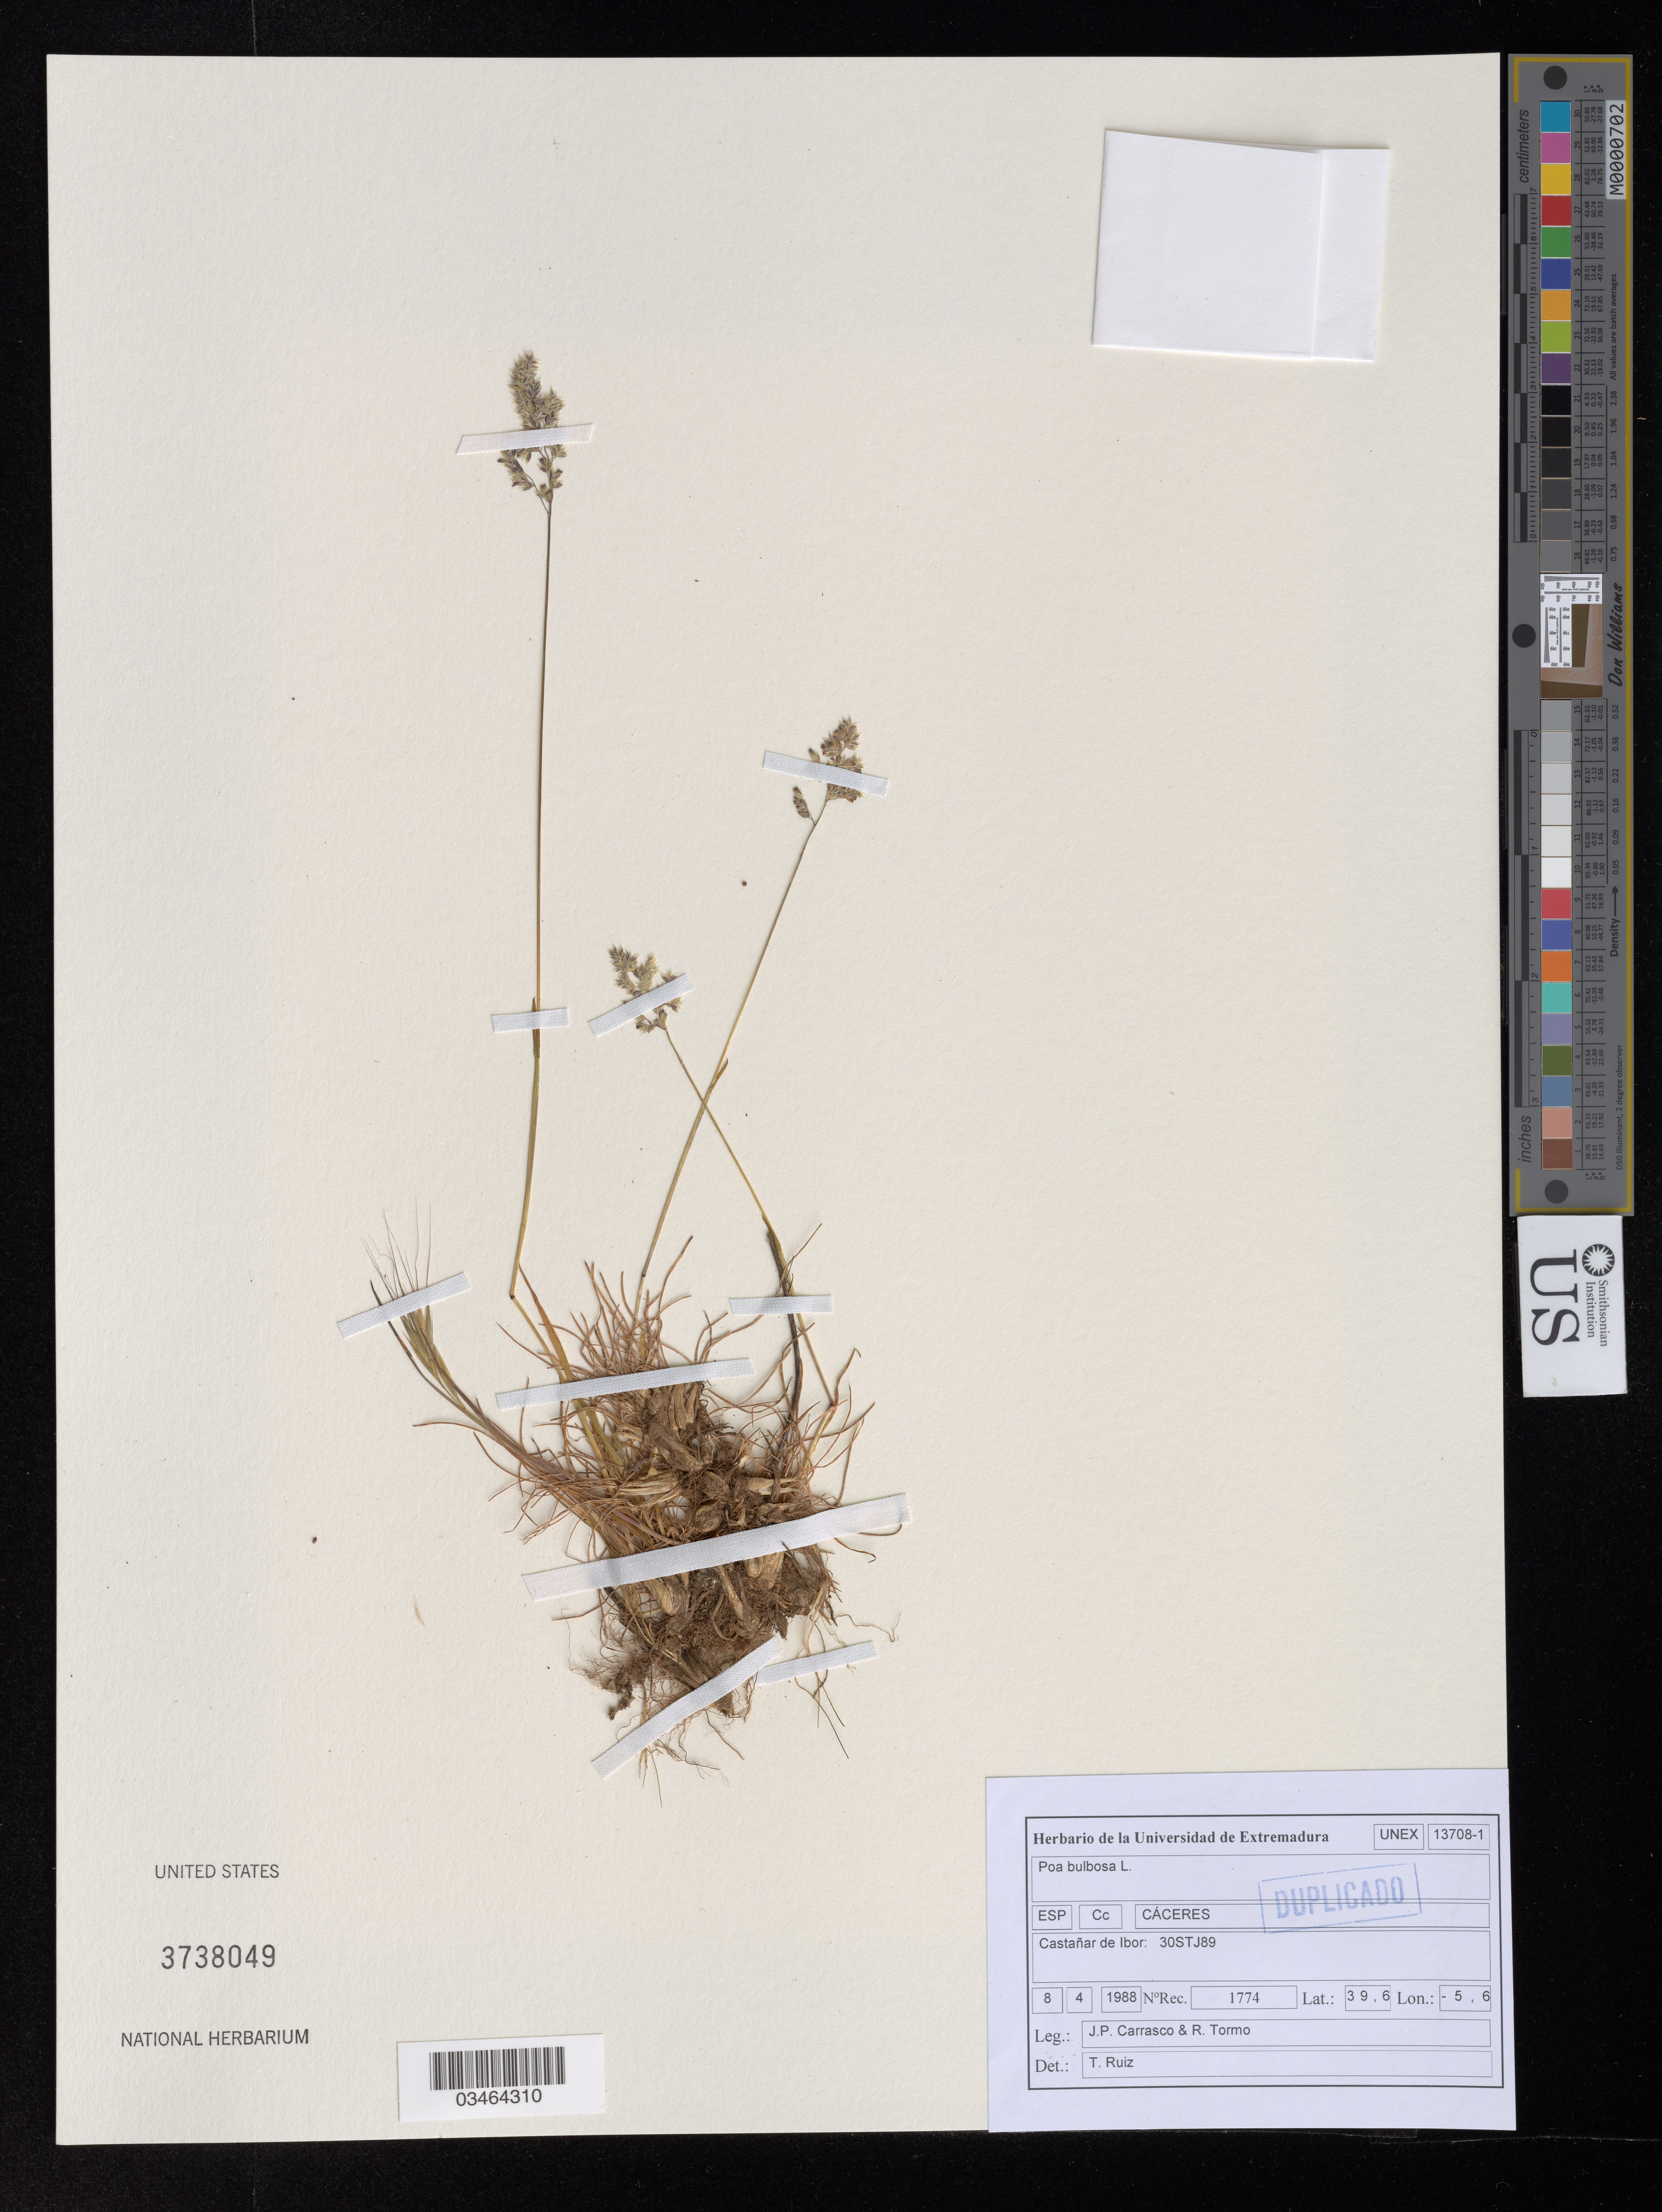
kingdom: Plantae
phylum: Tracheophyta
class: Liliopsida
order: Poales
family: Poaceae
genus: Poa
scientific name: Poa bulbosa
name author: L.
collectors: J. Carrasco & R. Tormo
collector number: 1774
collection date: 1988-04-08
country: Spain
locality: Cc Cáceres. Castañar de Ibor: 30STJ89.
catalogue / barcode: US 3738049